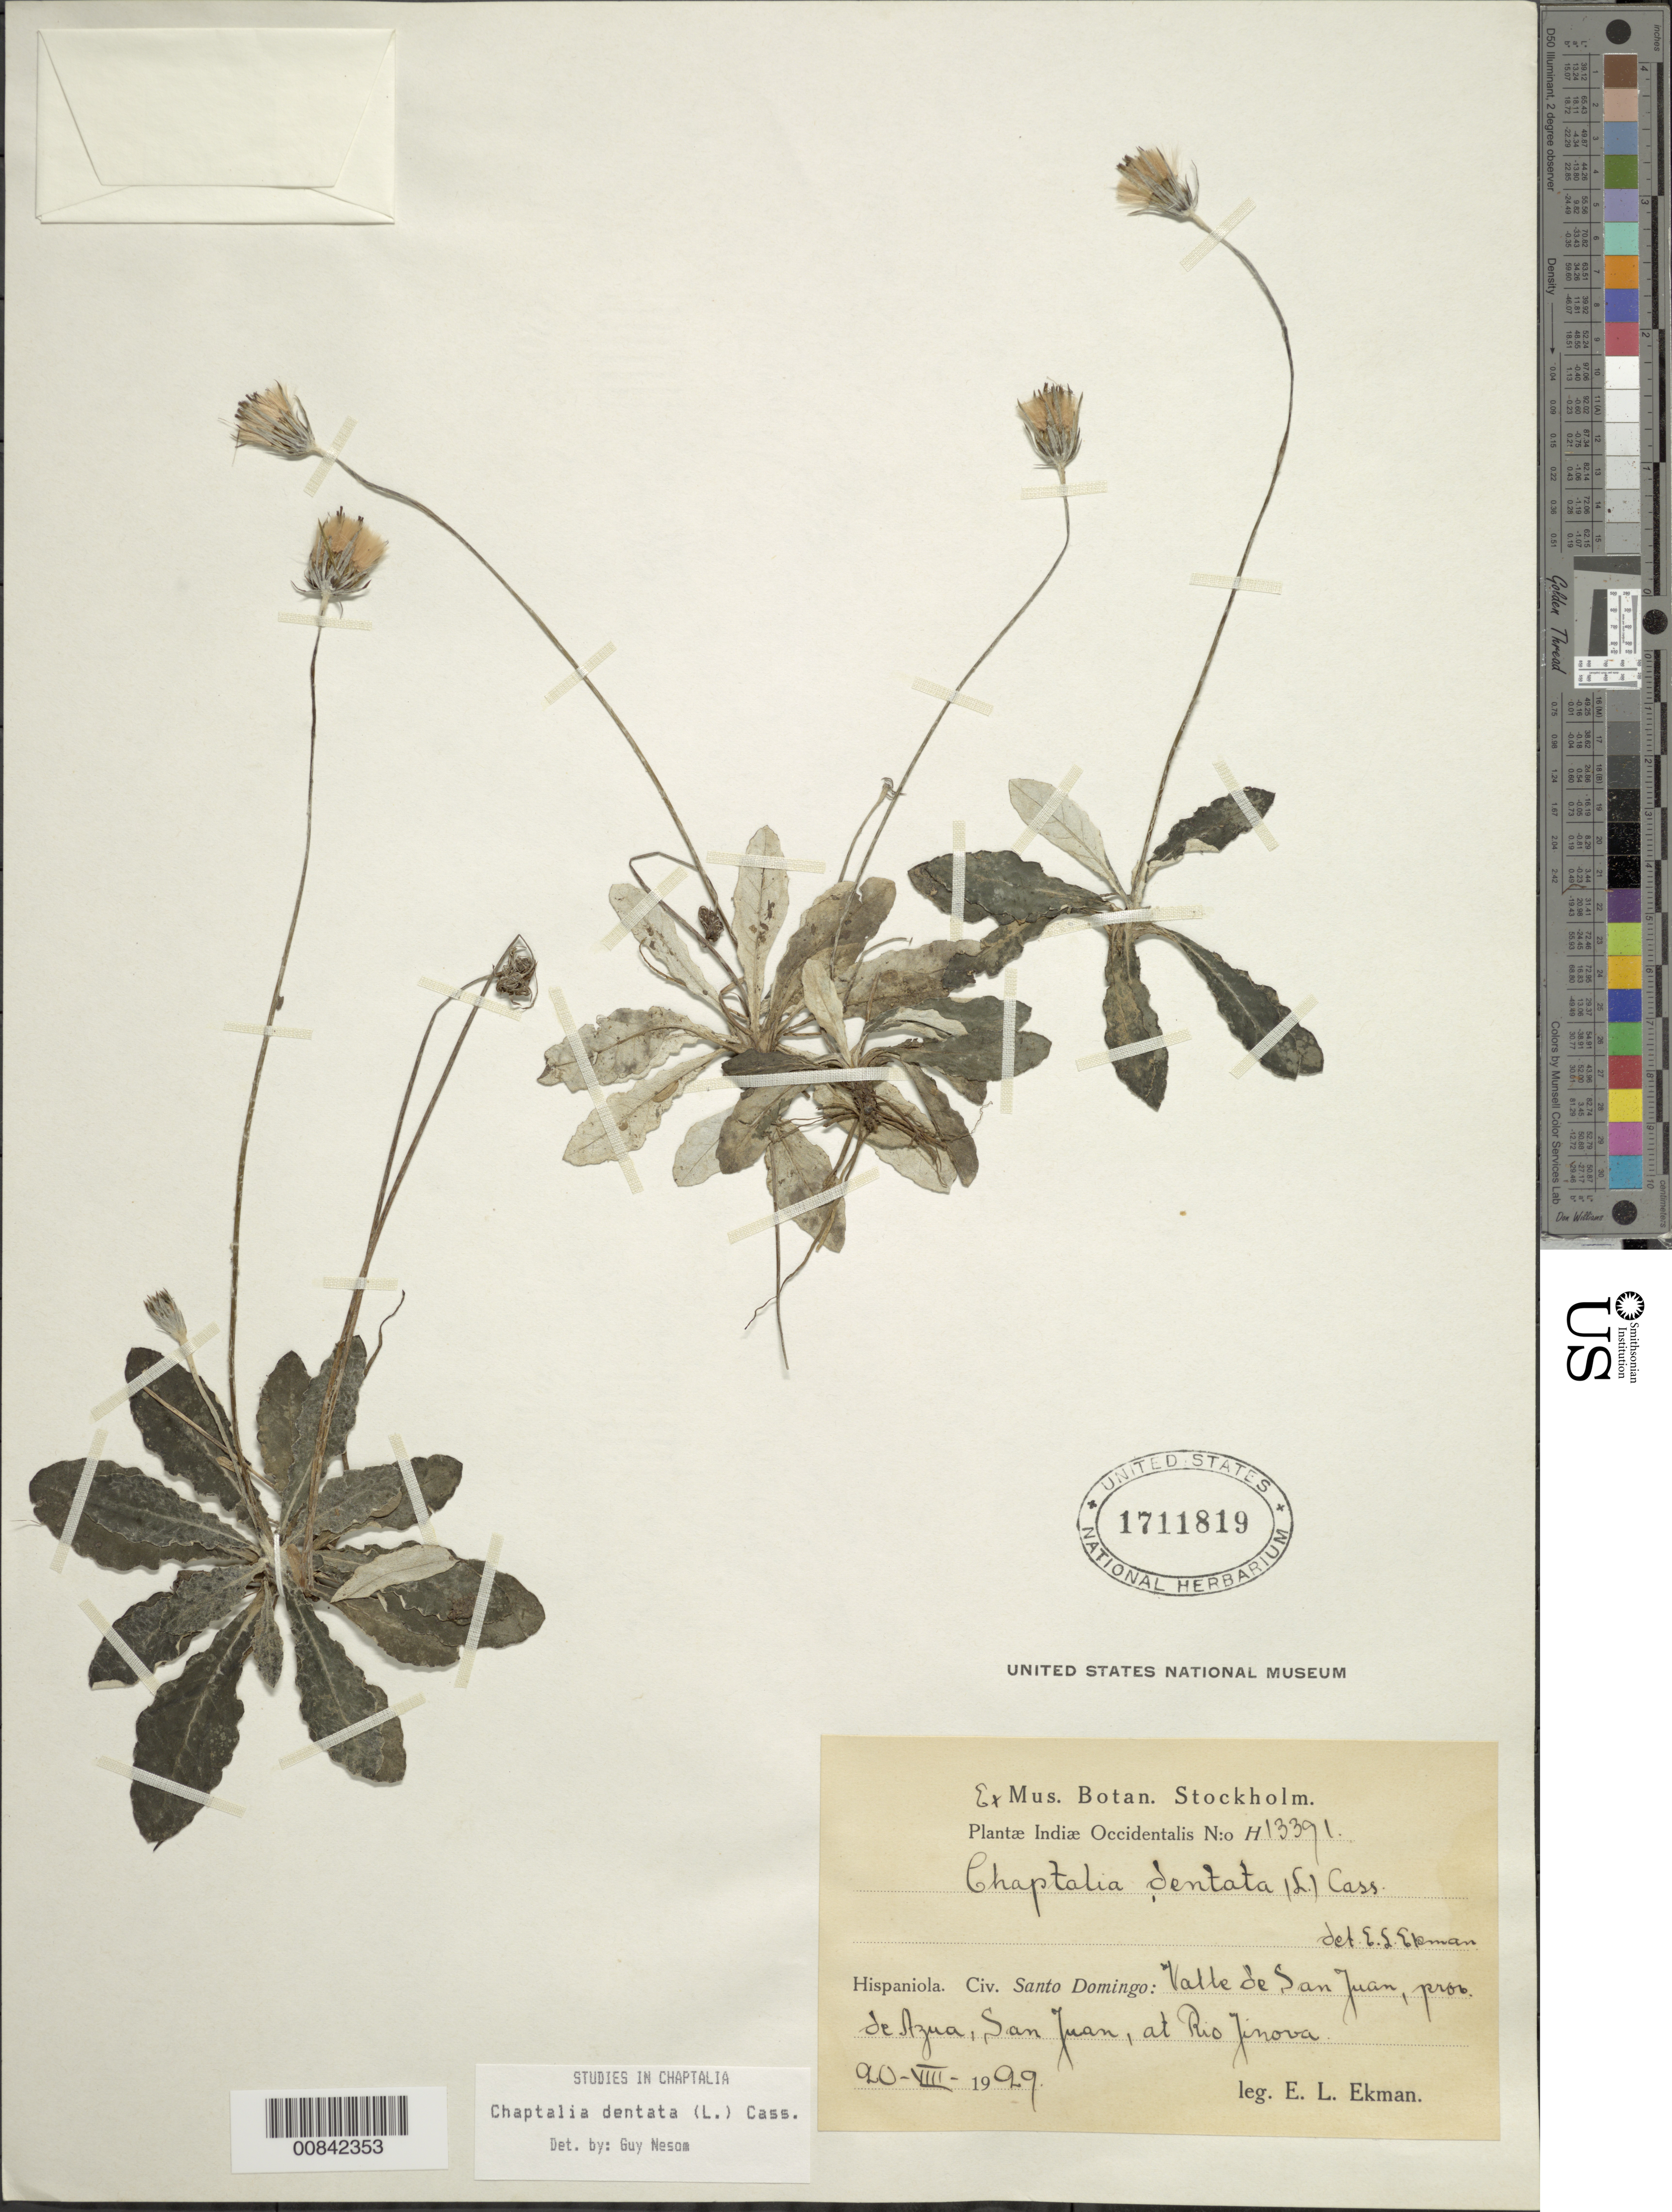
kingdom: Plantae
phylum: Tracheophyta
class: Magnoliopsida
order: Asterales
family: Asteraceae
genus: Chaptalia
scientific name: Chaptalia dentata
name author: (L.) Cass.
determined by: Nesom, Guy L.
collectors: E. L. Ekman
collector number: H 13391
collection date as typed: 20 Aug 1929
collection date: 1929-08-20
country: Dominican Republic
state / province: Azua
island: Hispaniola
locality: Valle de San Juan, San Juan, Rio Jinova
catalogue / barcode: US 1711819